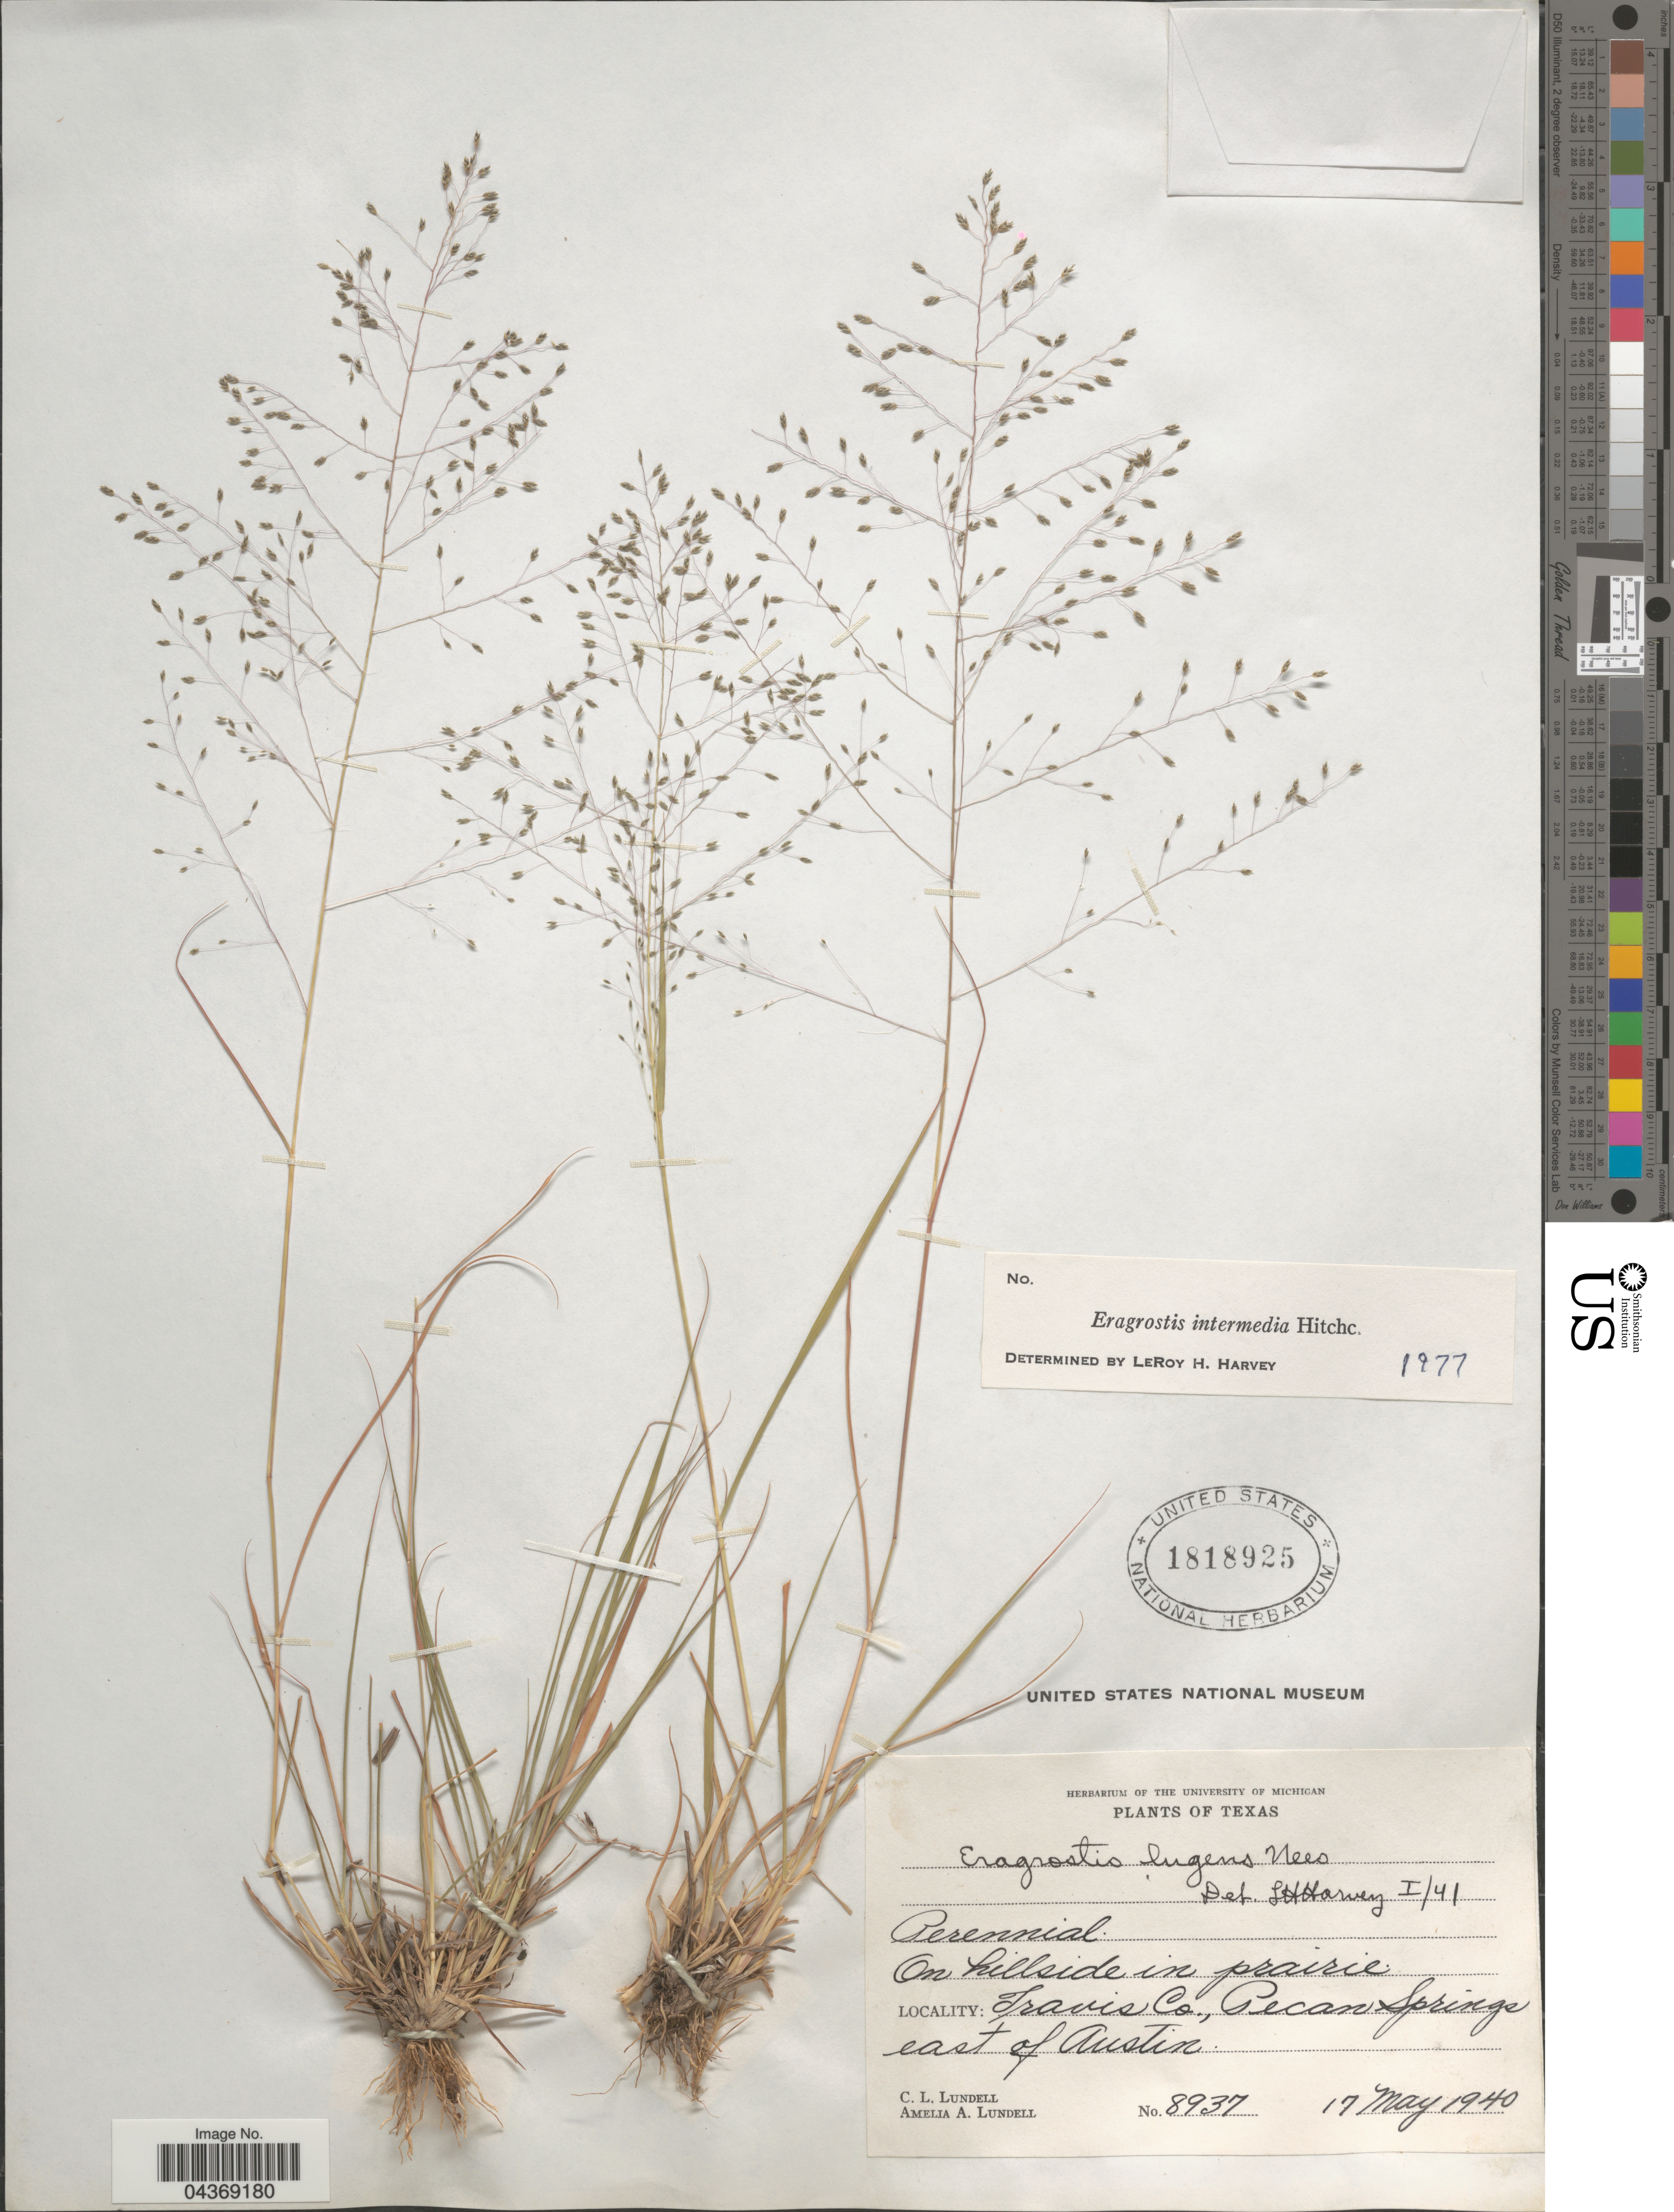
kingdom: Plantae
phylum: Tracheophyta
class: Liliopsida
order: Poales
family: Poaceae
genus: Eragrostis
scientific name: Eragrostis intermedia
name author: Hitchc.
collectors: C. L. Lundell & A. A. Lundell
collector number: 8937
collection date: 1940-05-17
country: United States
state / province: Texas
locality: On hillside in prairie. Travis Co., Pecan Springs east of Austin.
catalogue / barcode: US 1818925